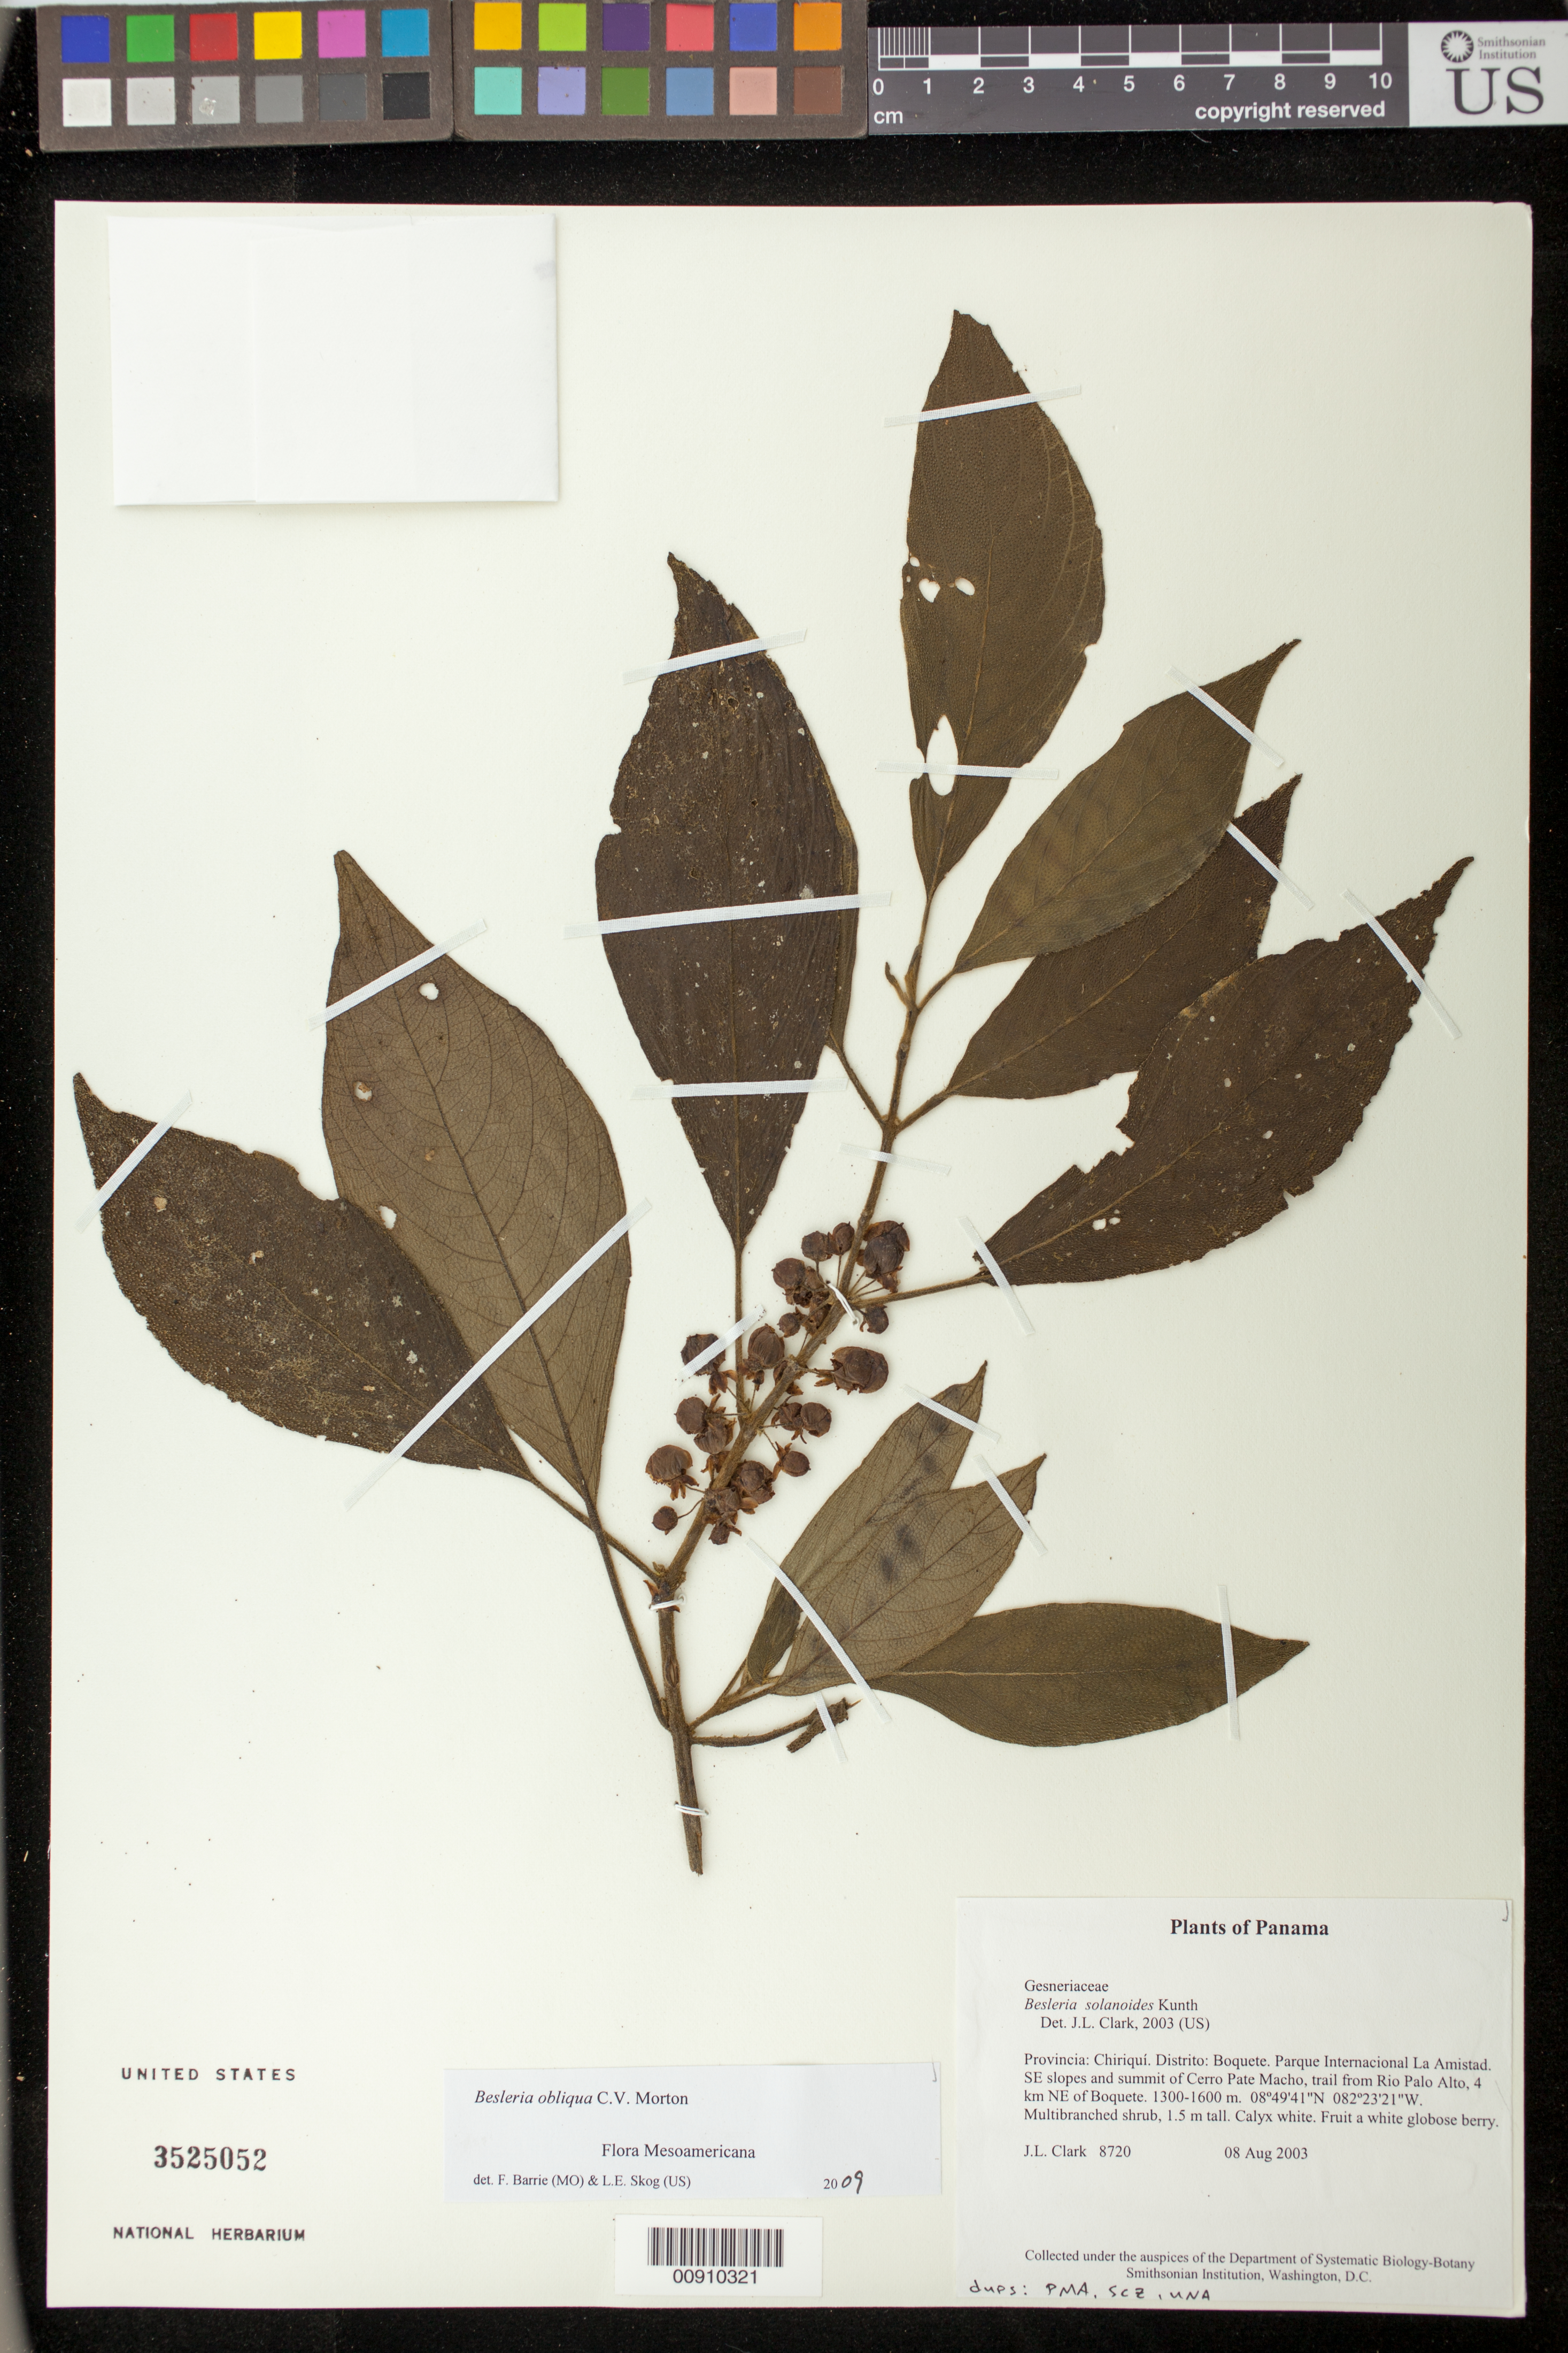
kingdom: Plantae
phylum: Tracheophyta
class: Magnoliopsida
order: Lamiales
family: Gesneriaceae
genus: Besleria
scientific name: Besleria obliqua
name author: C.V. Morton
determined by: Barrie, F. R.; Skog, Laurence E.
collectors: J. L. Clark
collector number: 8720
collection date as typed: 08 Aug 2003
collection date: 2003-08-08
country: Panama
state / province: Chiriquí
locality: Boquete. Parque Internacional La Amistad. SE slopes and summit of Cerro Pate Macho, trail from Rio Palo Alto, 4 km NE of Boquete.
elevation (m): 1300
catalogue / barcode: US 3525052